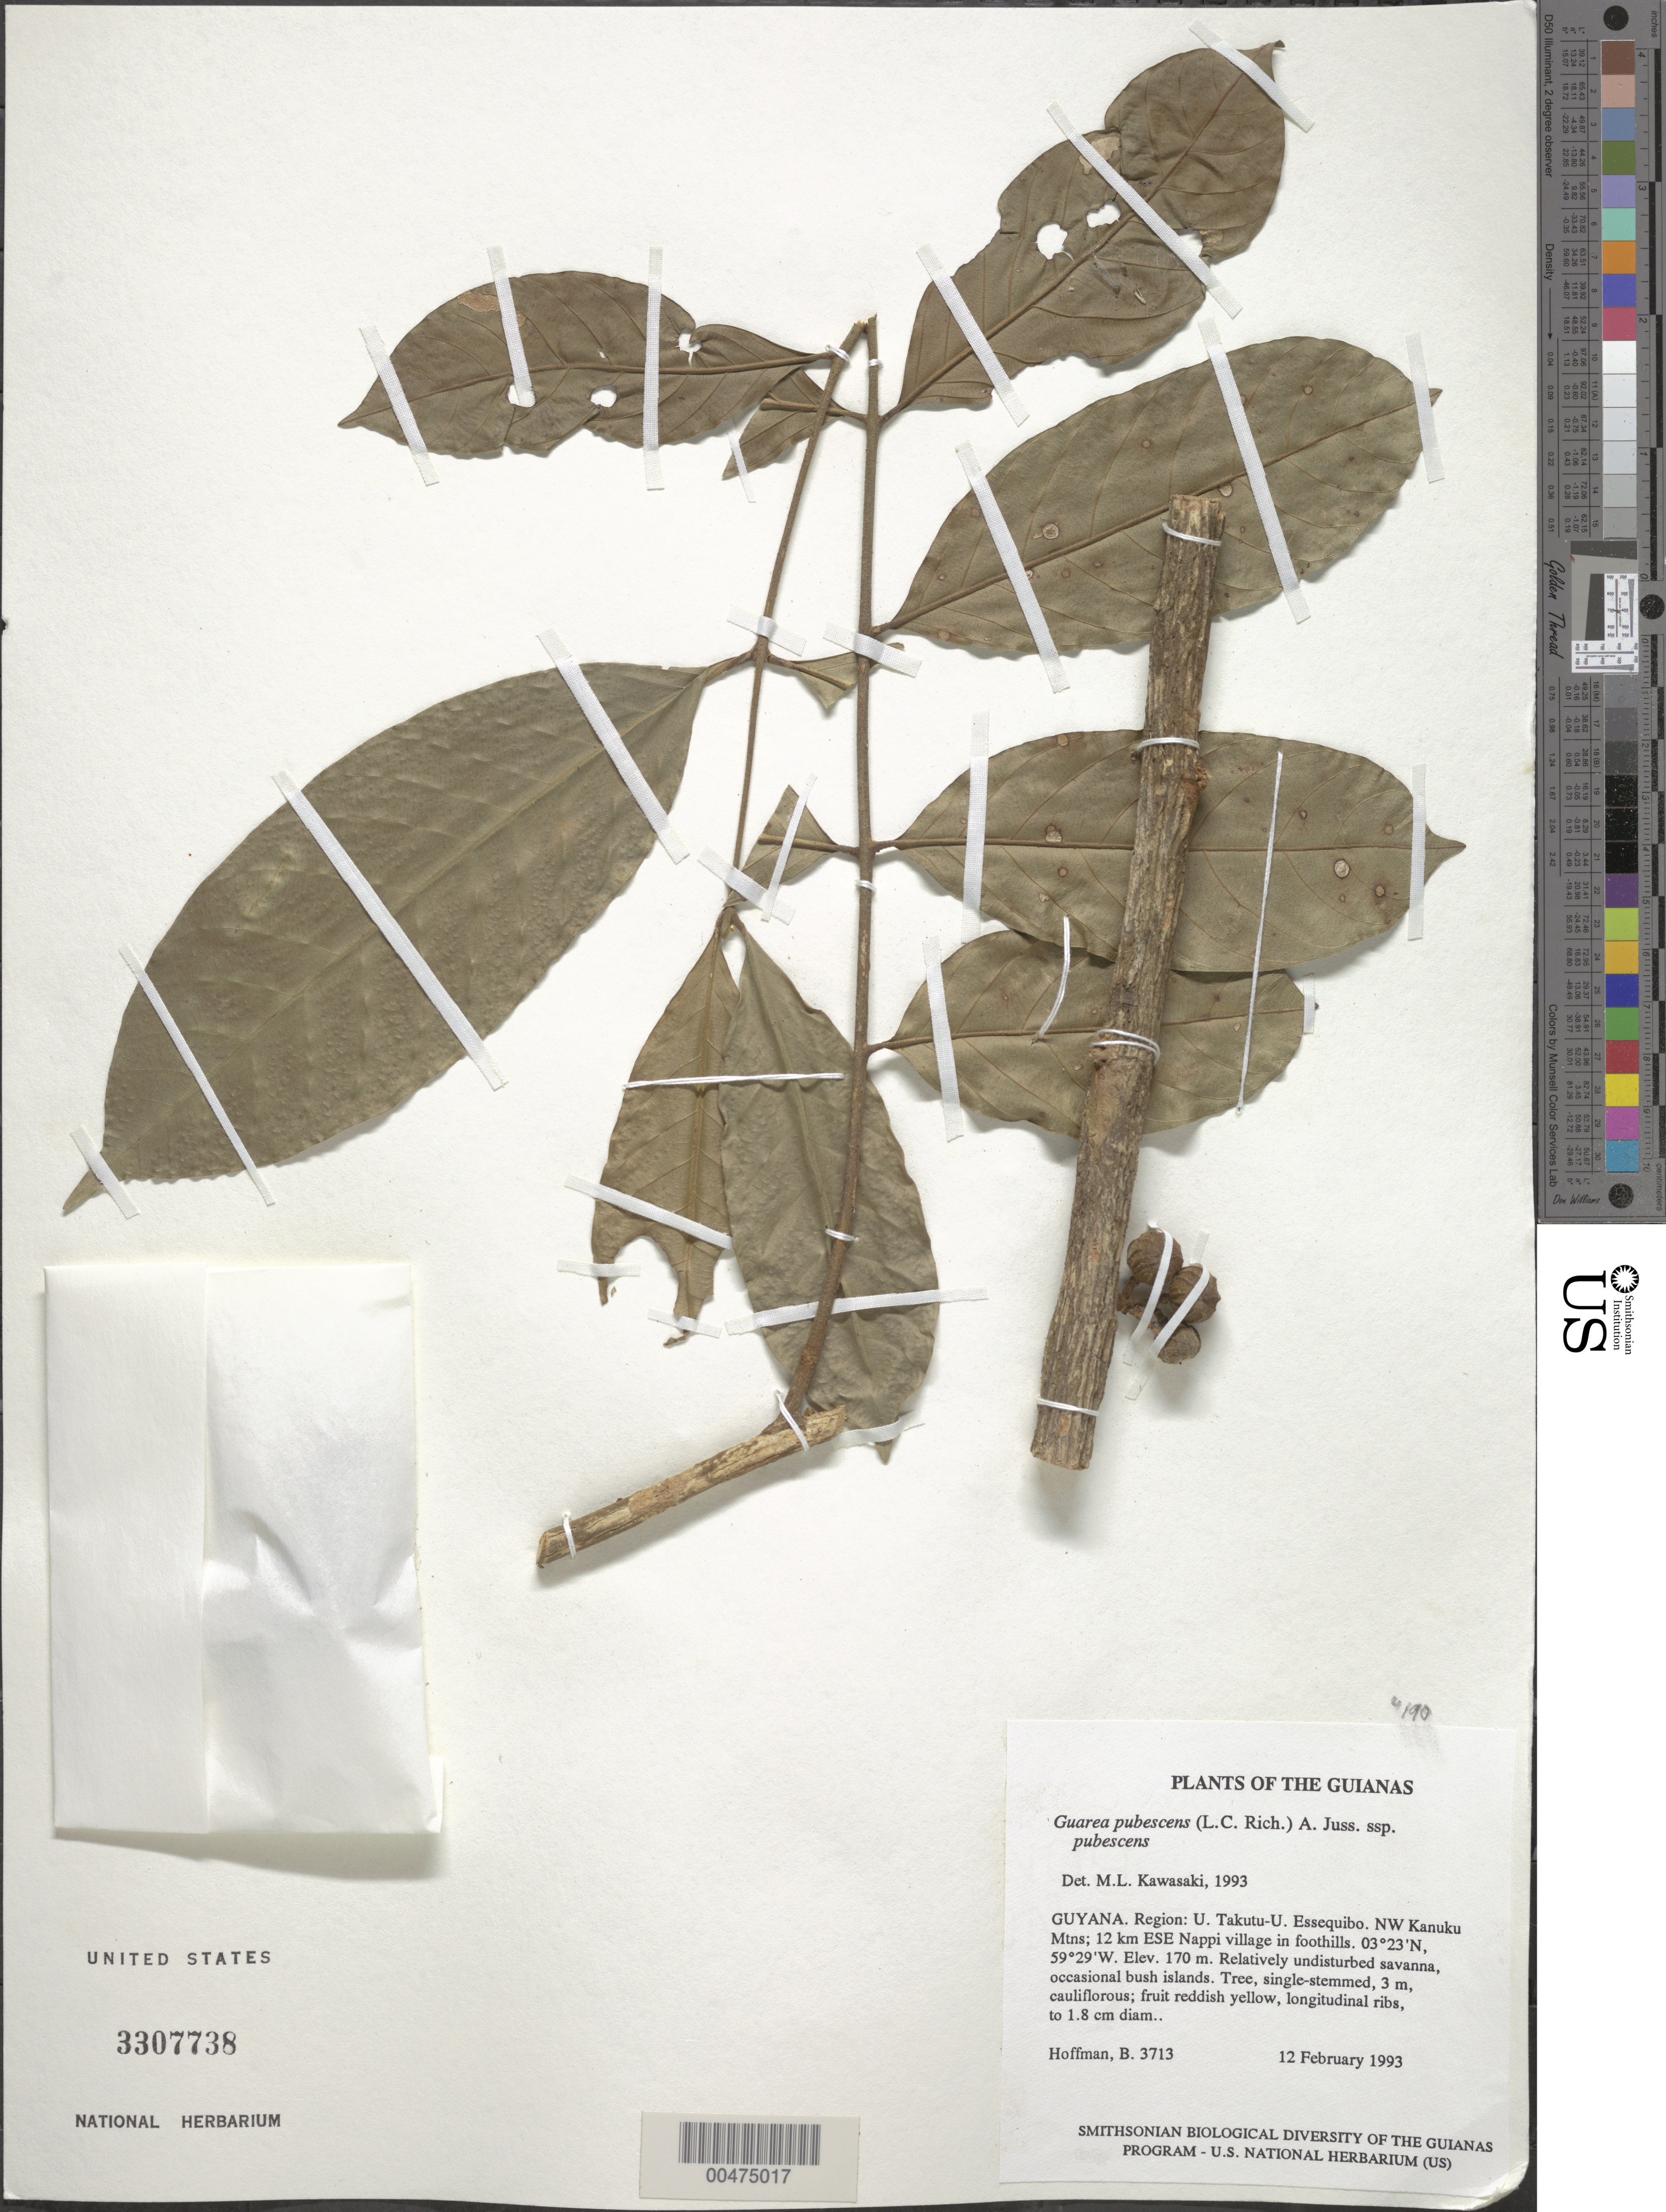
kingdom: Plantae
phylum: Tracheophyta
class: Magnoliopsida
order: Sapindales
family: Meliaceae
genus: Guarea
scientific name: Guarea pubescens subsp. pubescens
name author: (Rich.) A. Juss.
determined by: Pennington, --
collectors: B. Hoffman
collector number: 3713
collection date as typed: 12 February 1993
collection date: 1993-02-12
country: Guyana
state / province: U. Takutu-U. Essequibo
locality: NW Kanuku Mountains; 12 km ESE of Nappi village in foothills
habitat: Relatively undisturbed savanna, occasional bush islands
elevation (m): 170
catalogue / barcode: US 3307738